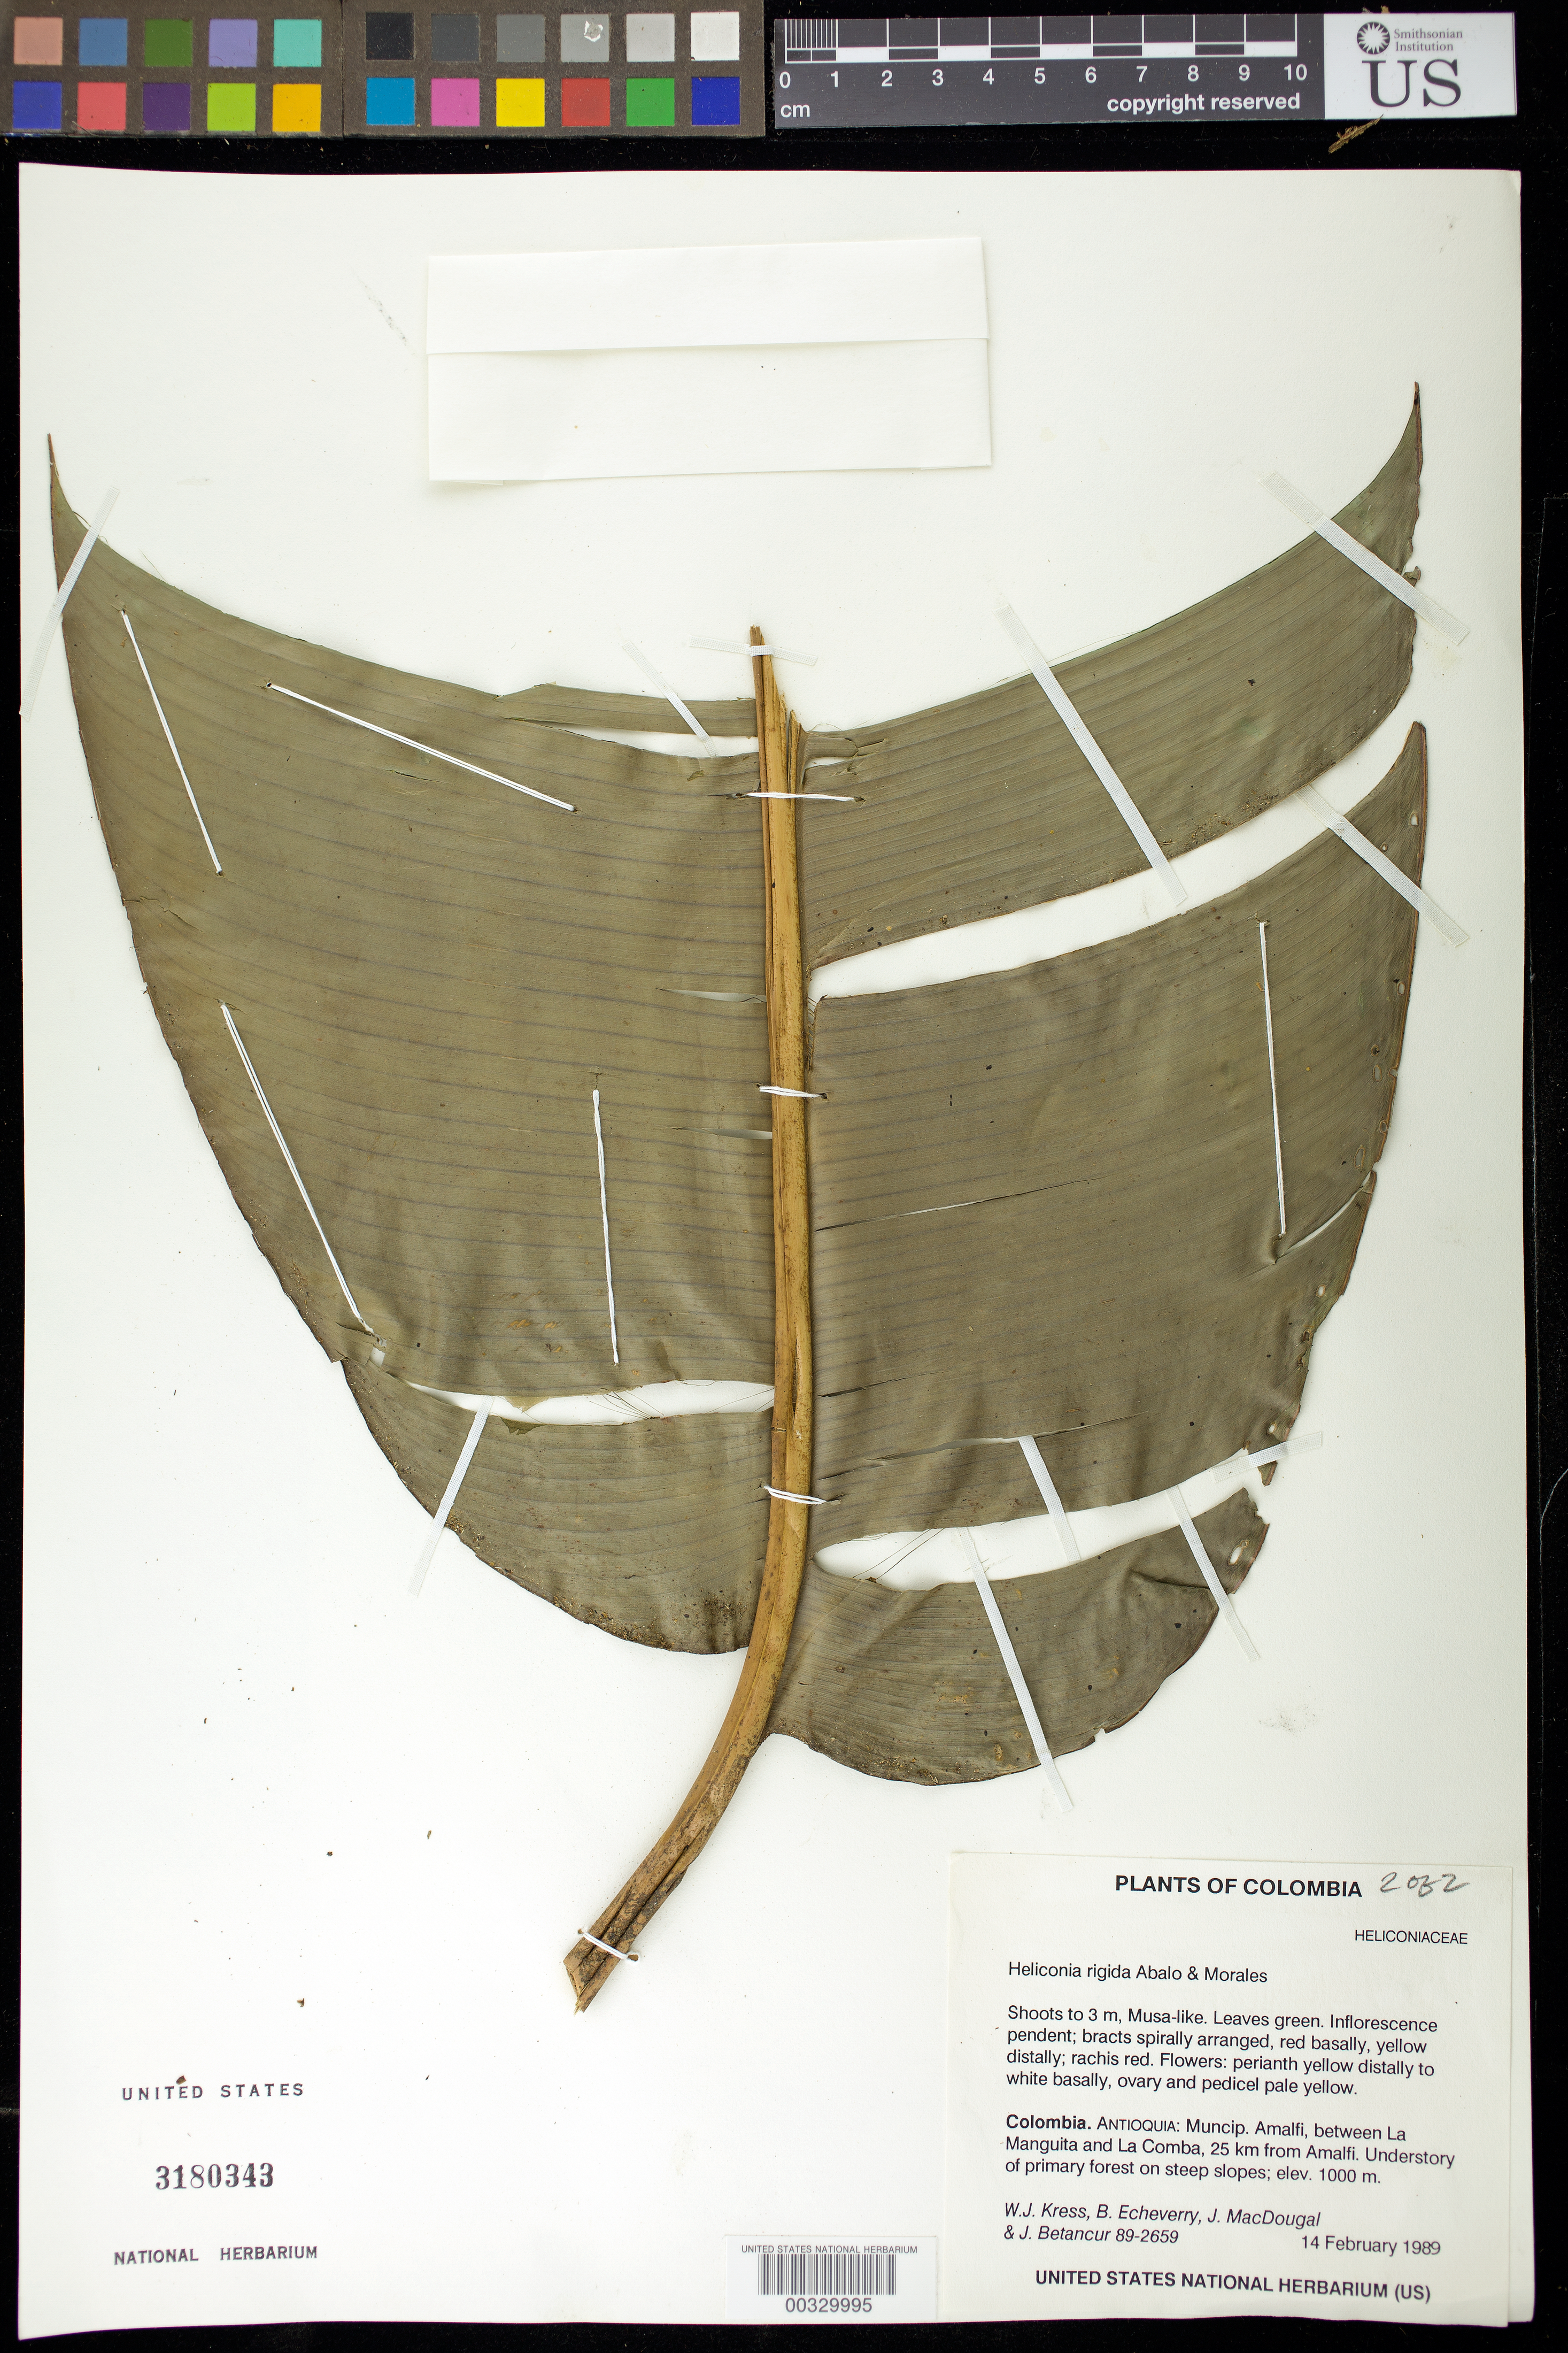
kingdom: Plantae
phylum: Tracheophyta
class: Liliopsida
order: Zingiberales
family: Heliconiaceae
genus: Heliconia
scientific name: Heliconia rigida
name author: Abalo & G. Morales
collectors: W. J. Kress, B. Echeverry, J. M. MacDougal & J. C. Betancur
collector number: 89-2659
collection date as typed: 14 Feb 1989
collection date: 1989-02-14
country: Colombia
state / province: Antioquia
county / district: Amalfi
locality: Mun of Amalfi, between la Manguita and la Comba, 25 km from Amalfi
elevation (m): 1000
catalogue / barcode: US 3180343